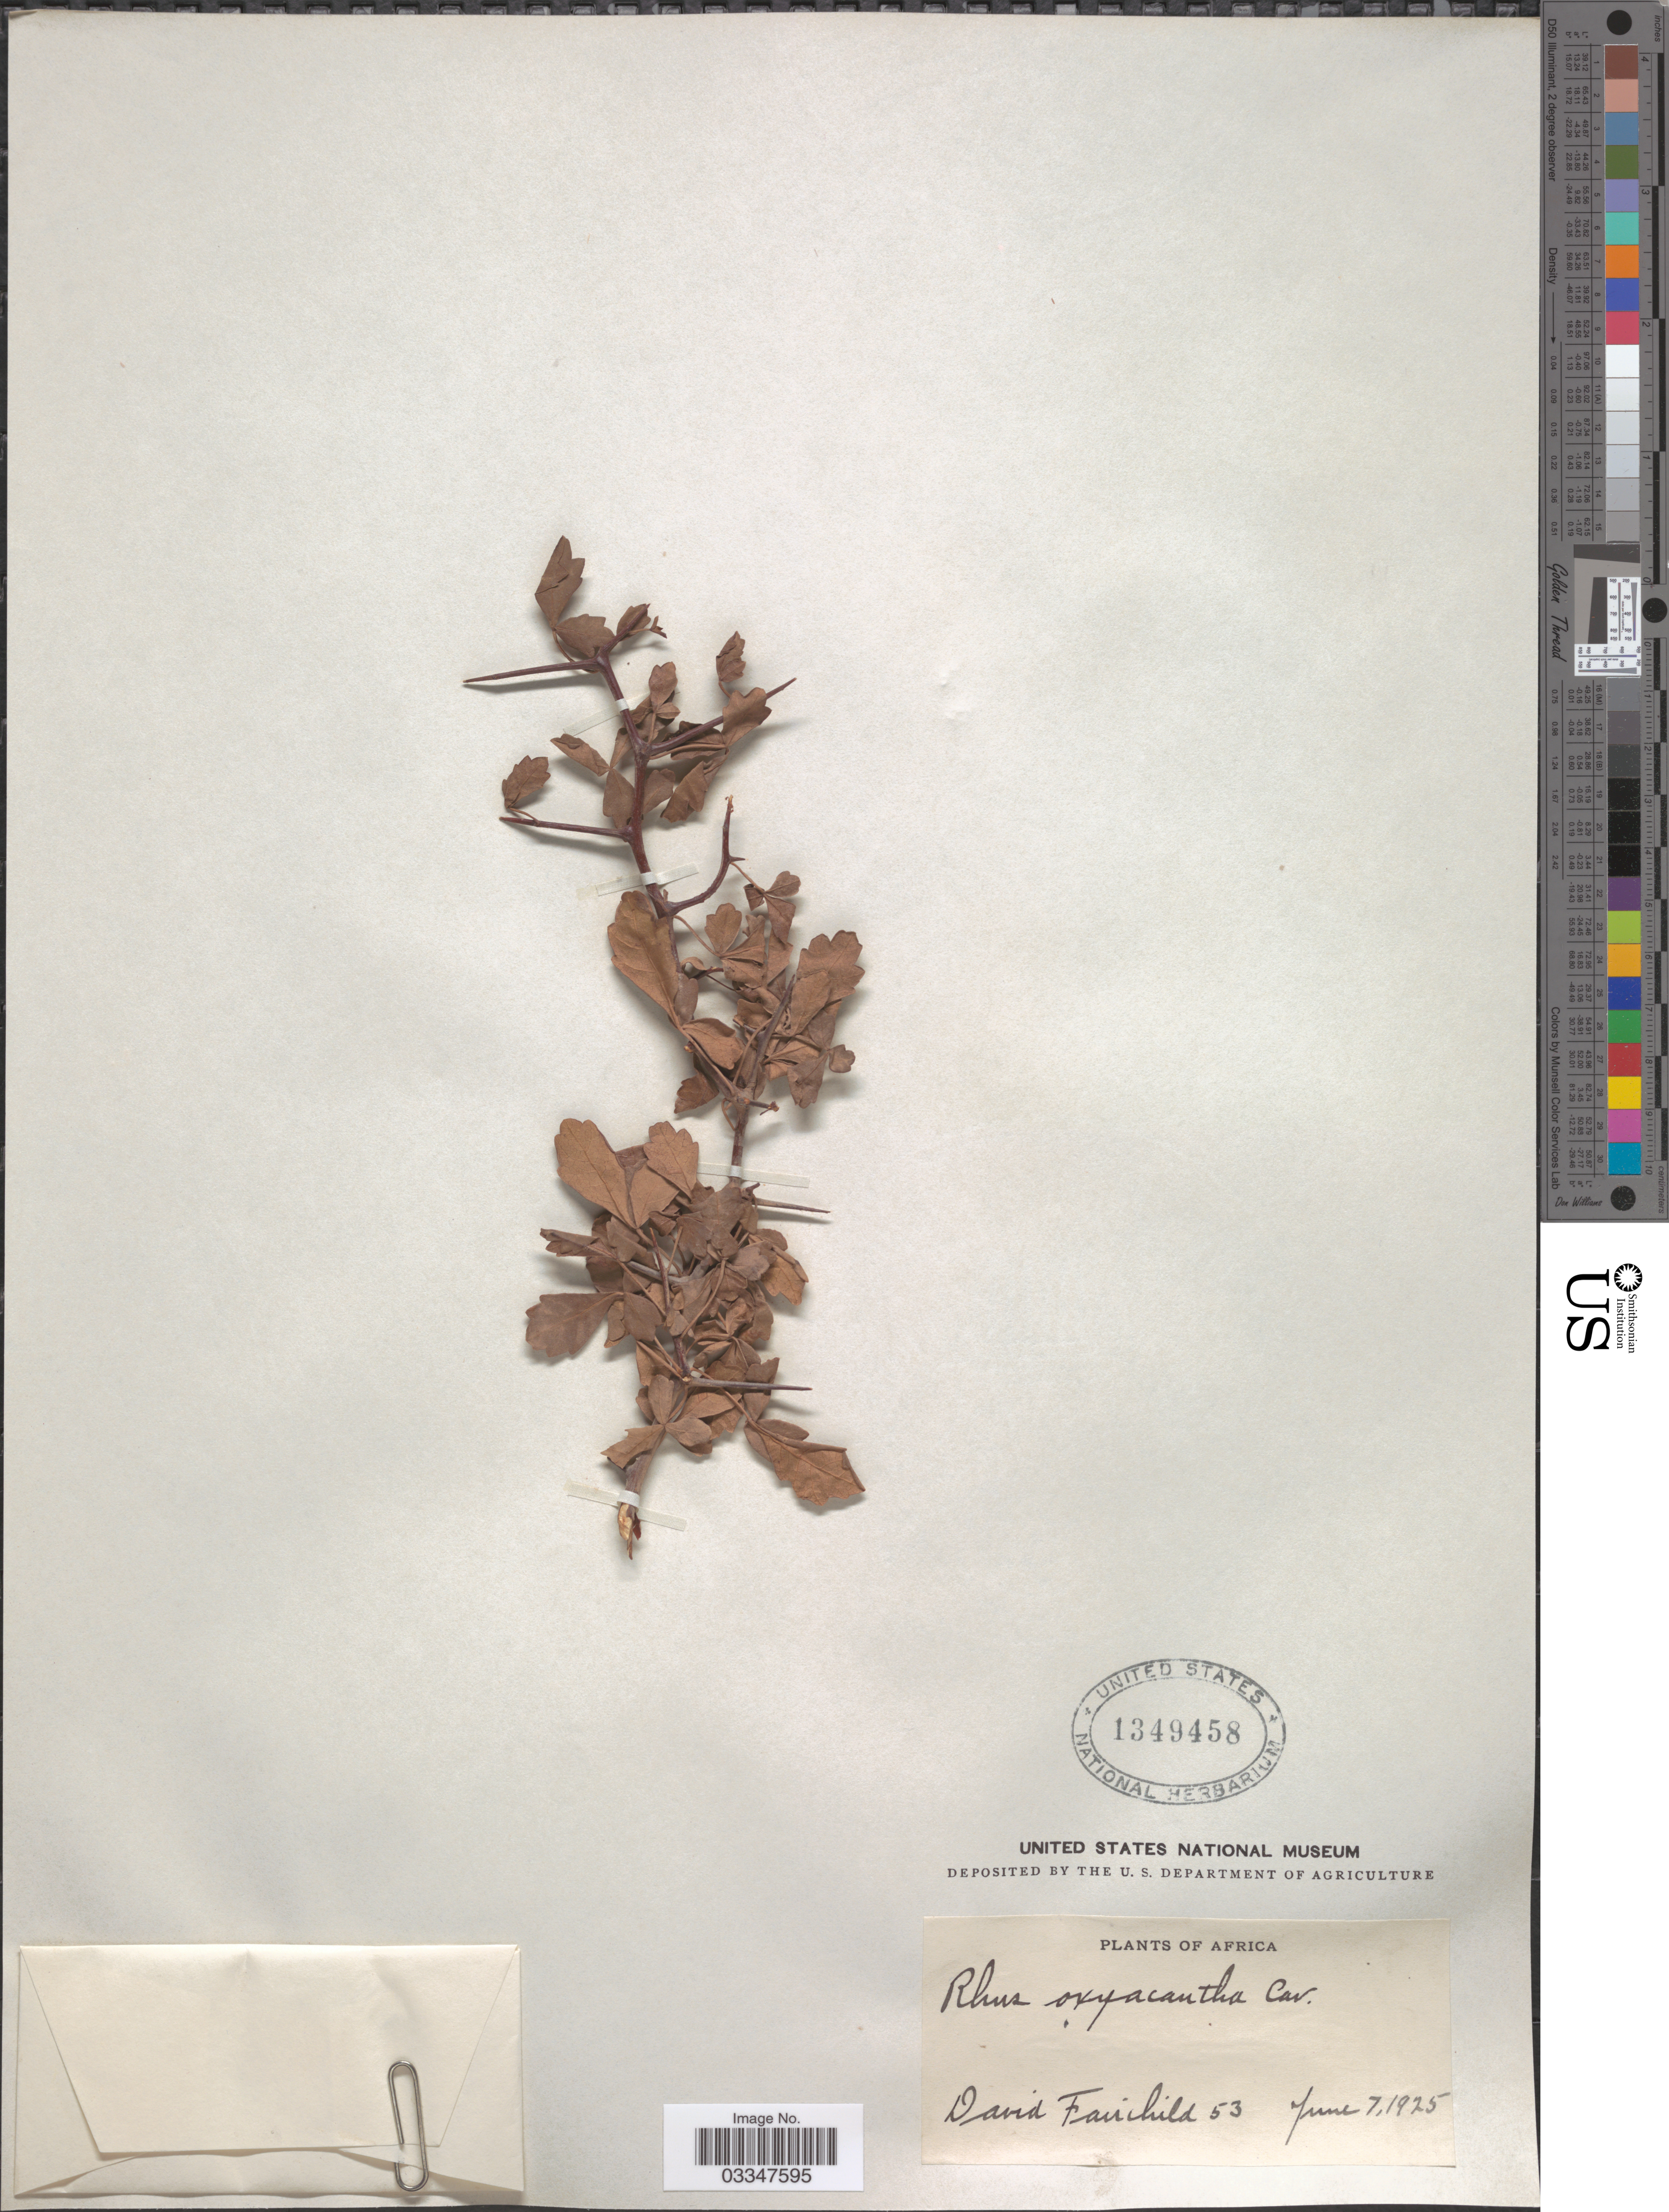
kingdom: Plantae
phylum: Tracheophyta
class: Magnoliopsida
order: Sapindales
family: Anacardiaceae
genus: Rhus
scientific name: Rhus oxyacantha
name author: Aubrév.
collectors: D. Fairchild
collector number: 53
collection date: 1925-06-07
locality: Africa.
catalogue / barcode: US 1349458